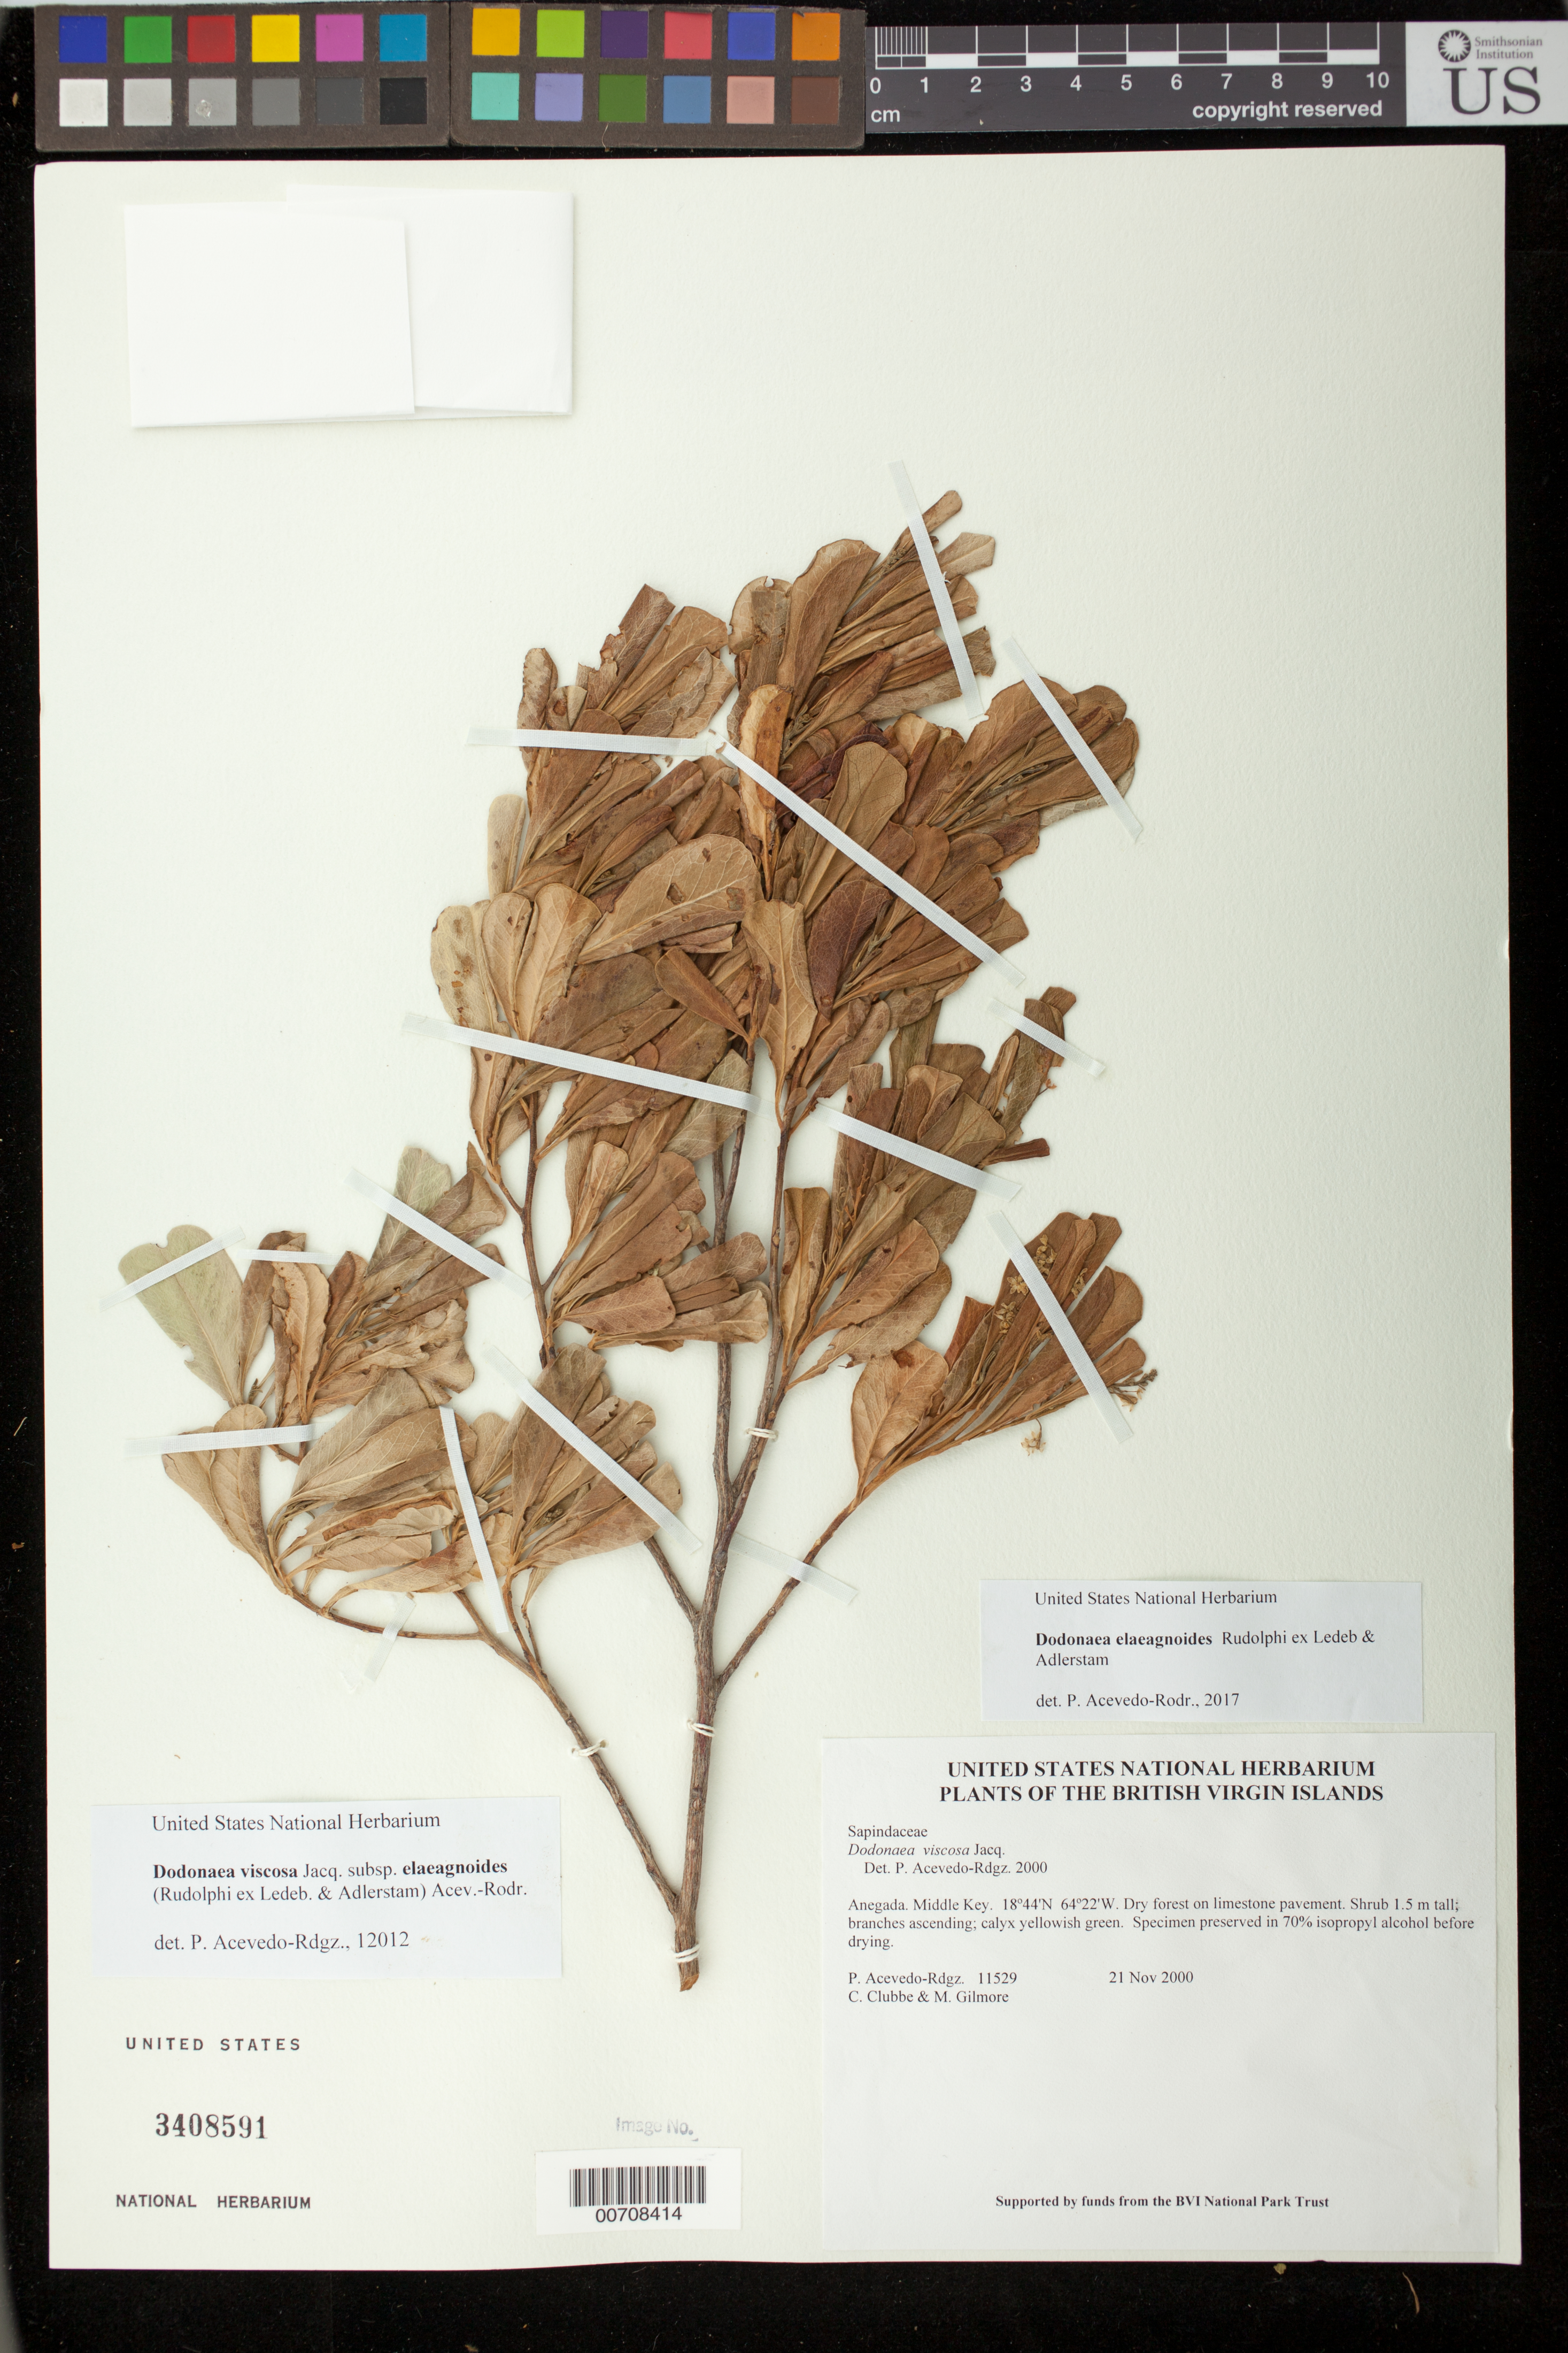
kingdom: Plantae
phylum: Tracheophyta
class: Magnoliopsida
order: Sapindales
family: Sapindaceae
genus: Dodonaea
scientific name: Dodonaea elaeagnoides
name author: Rudolph ex Ledeb. & Adlerstam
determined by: Acevedo-Rodríguez, P., (BOT), Smithsonian Institution - National Museum of Natural History (UNITED STATES)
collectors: P. Acevedo-Rodr., C. Clubbe & M. Gilmore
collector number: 11529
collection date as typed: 21 Nov 2000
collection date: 2000-11-21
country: British Virgin Islands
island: Anegada I.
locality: Middle Key.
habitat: Dry forest on limestone pavement.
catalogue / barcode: US 3408591